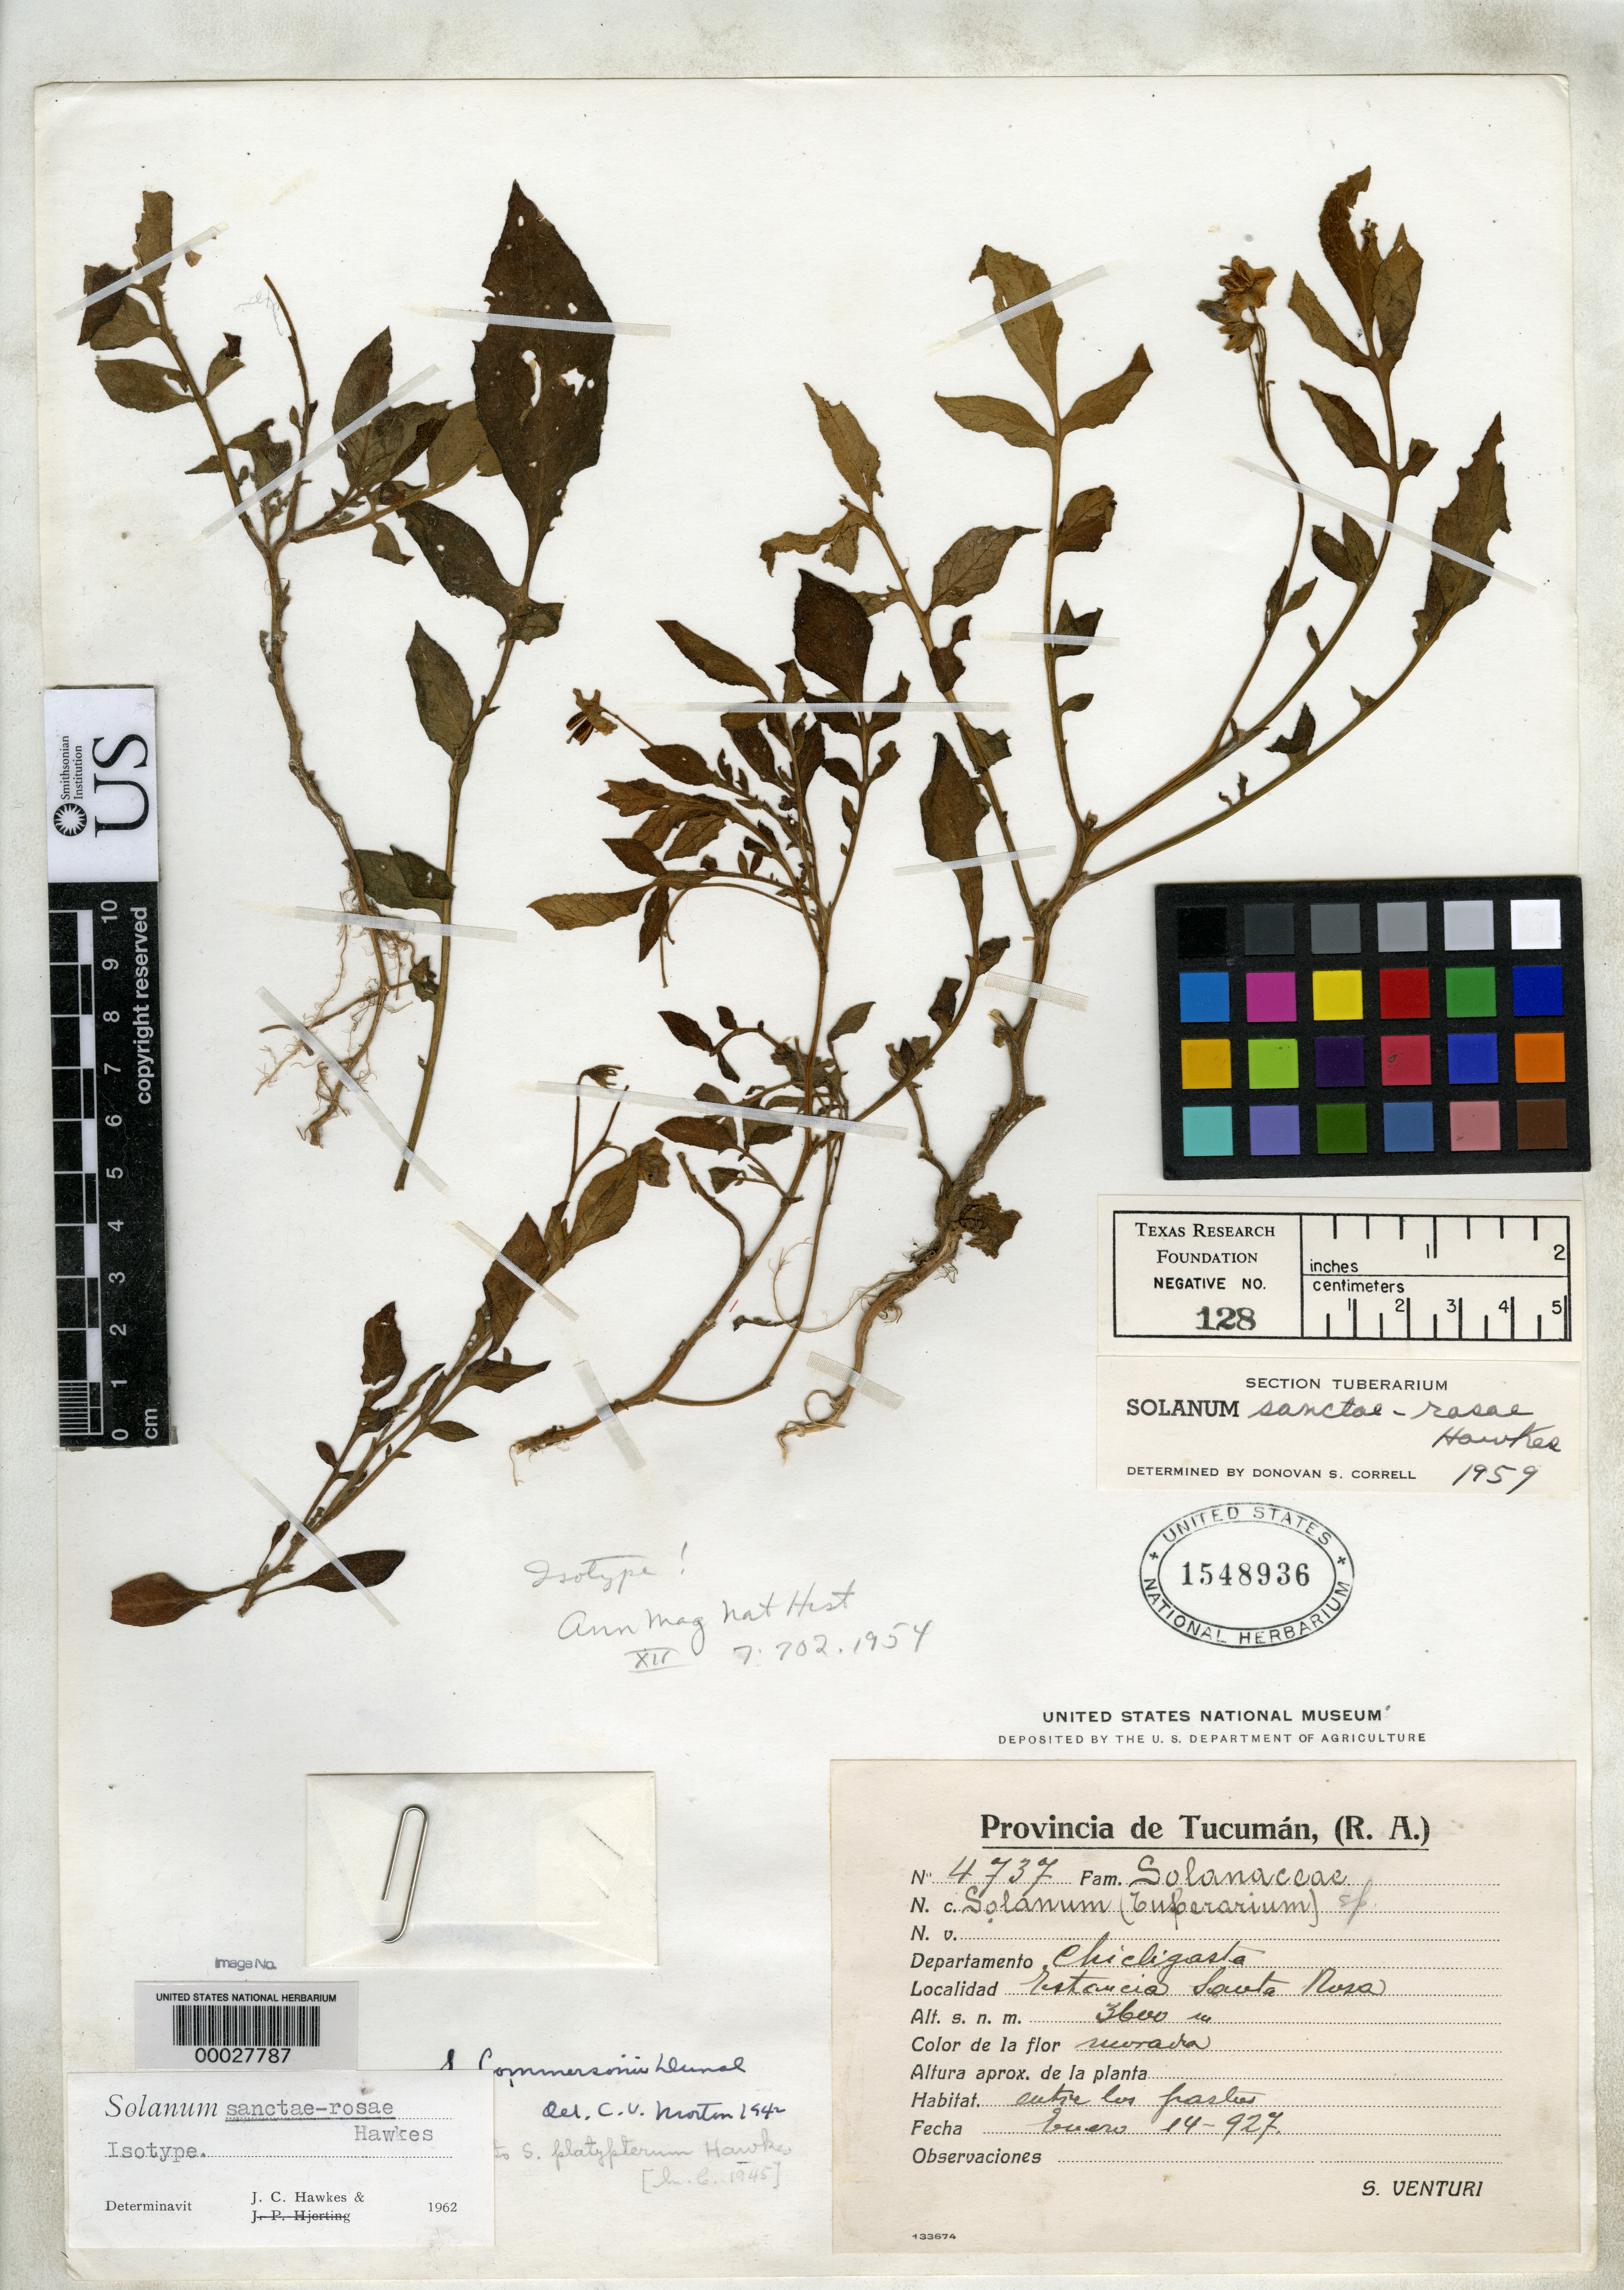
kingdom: Plantae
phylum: Tracheophyta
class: Magnoliopsida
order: Solanales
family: Solanaceae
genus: Solanum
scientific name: Solanum sanctae-rosae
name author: Hawkes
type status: Isotype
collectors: S. Venturi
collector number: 4737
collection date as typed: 14 Jan 1927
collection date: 1927-01-14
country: Argentina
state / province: Tucumán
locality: Santa Rosa.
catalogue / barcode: US 1548936